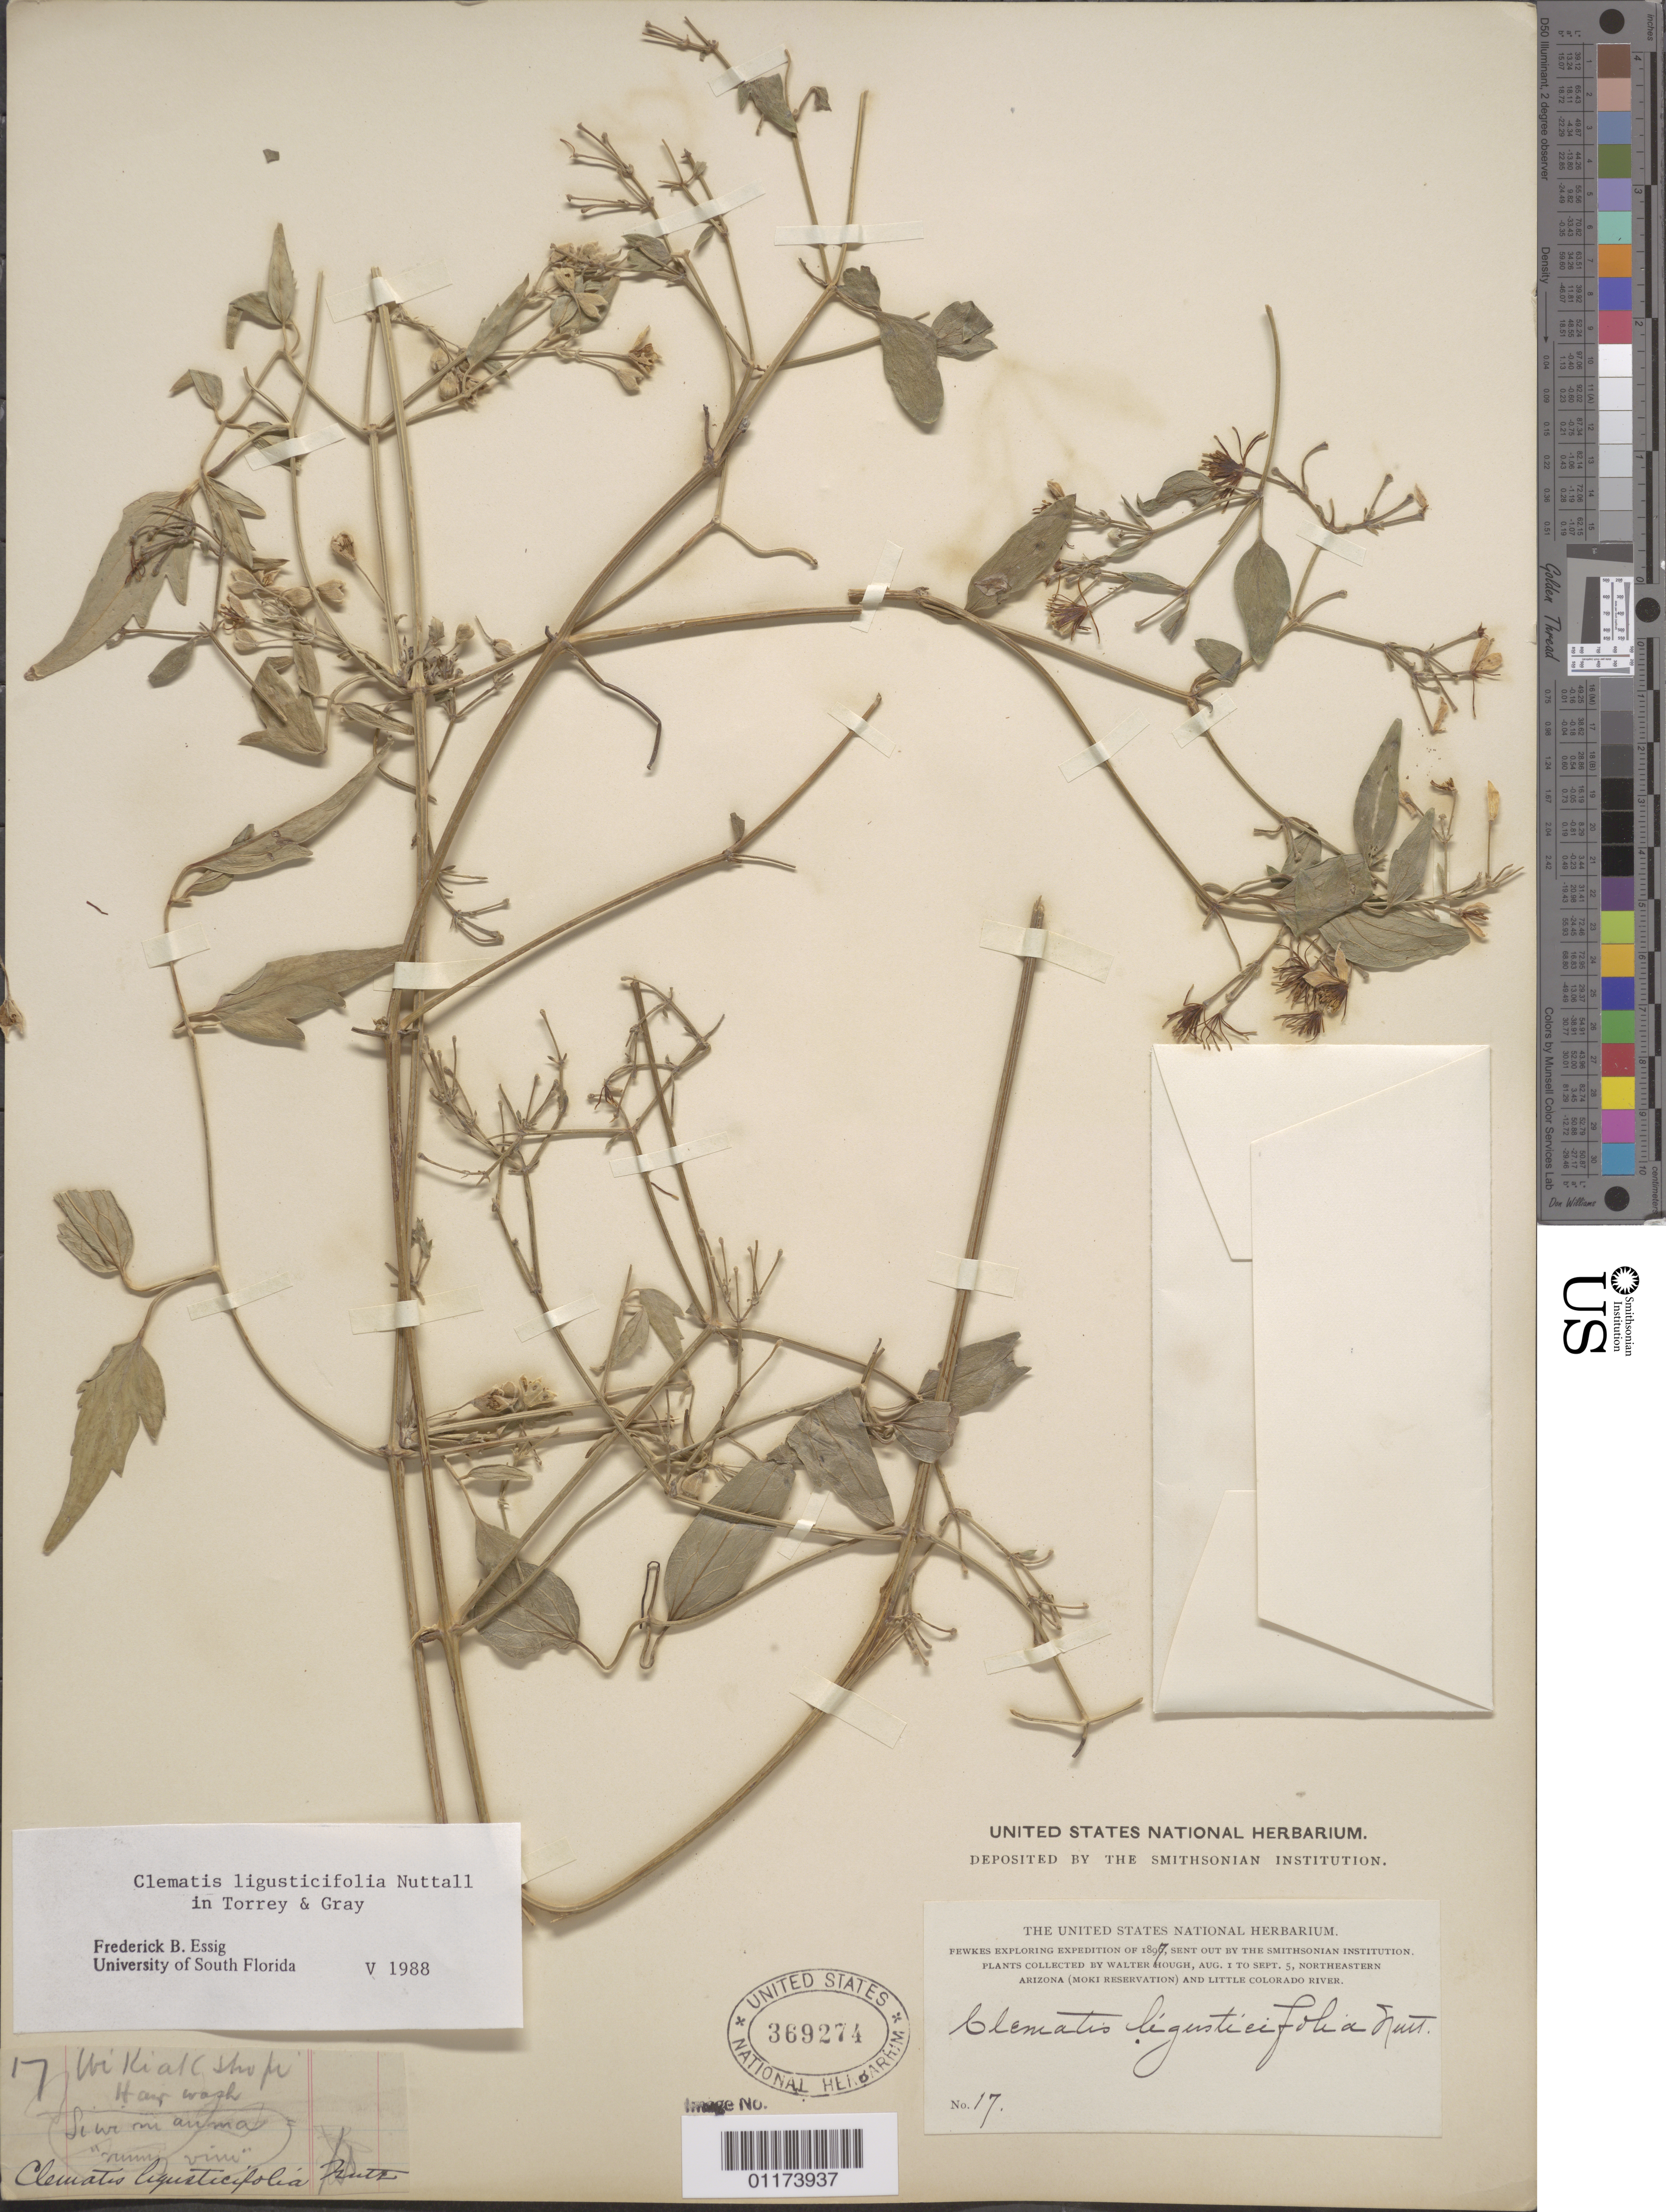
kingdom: Plantae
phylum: Tracheophyta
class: Magnoliopsida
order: Ranunculales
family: Ranunculaceae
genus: Clematis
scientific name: Clematis ligusticifolia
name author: Nutt.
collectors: W. Hough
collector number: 17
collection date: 1896-08-01/1896-09-05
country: United States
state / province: Arizona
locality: Moki Reservation and Little Colorado River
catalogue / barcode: US 369274